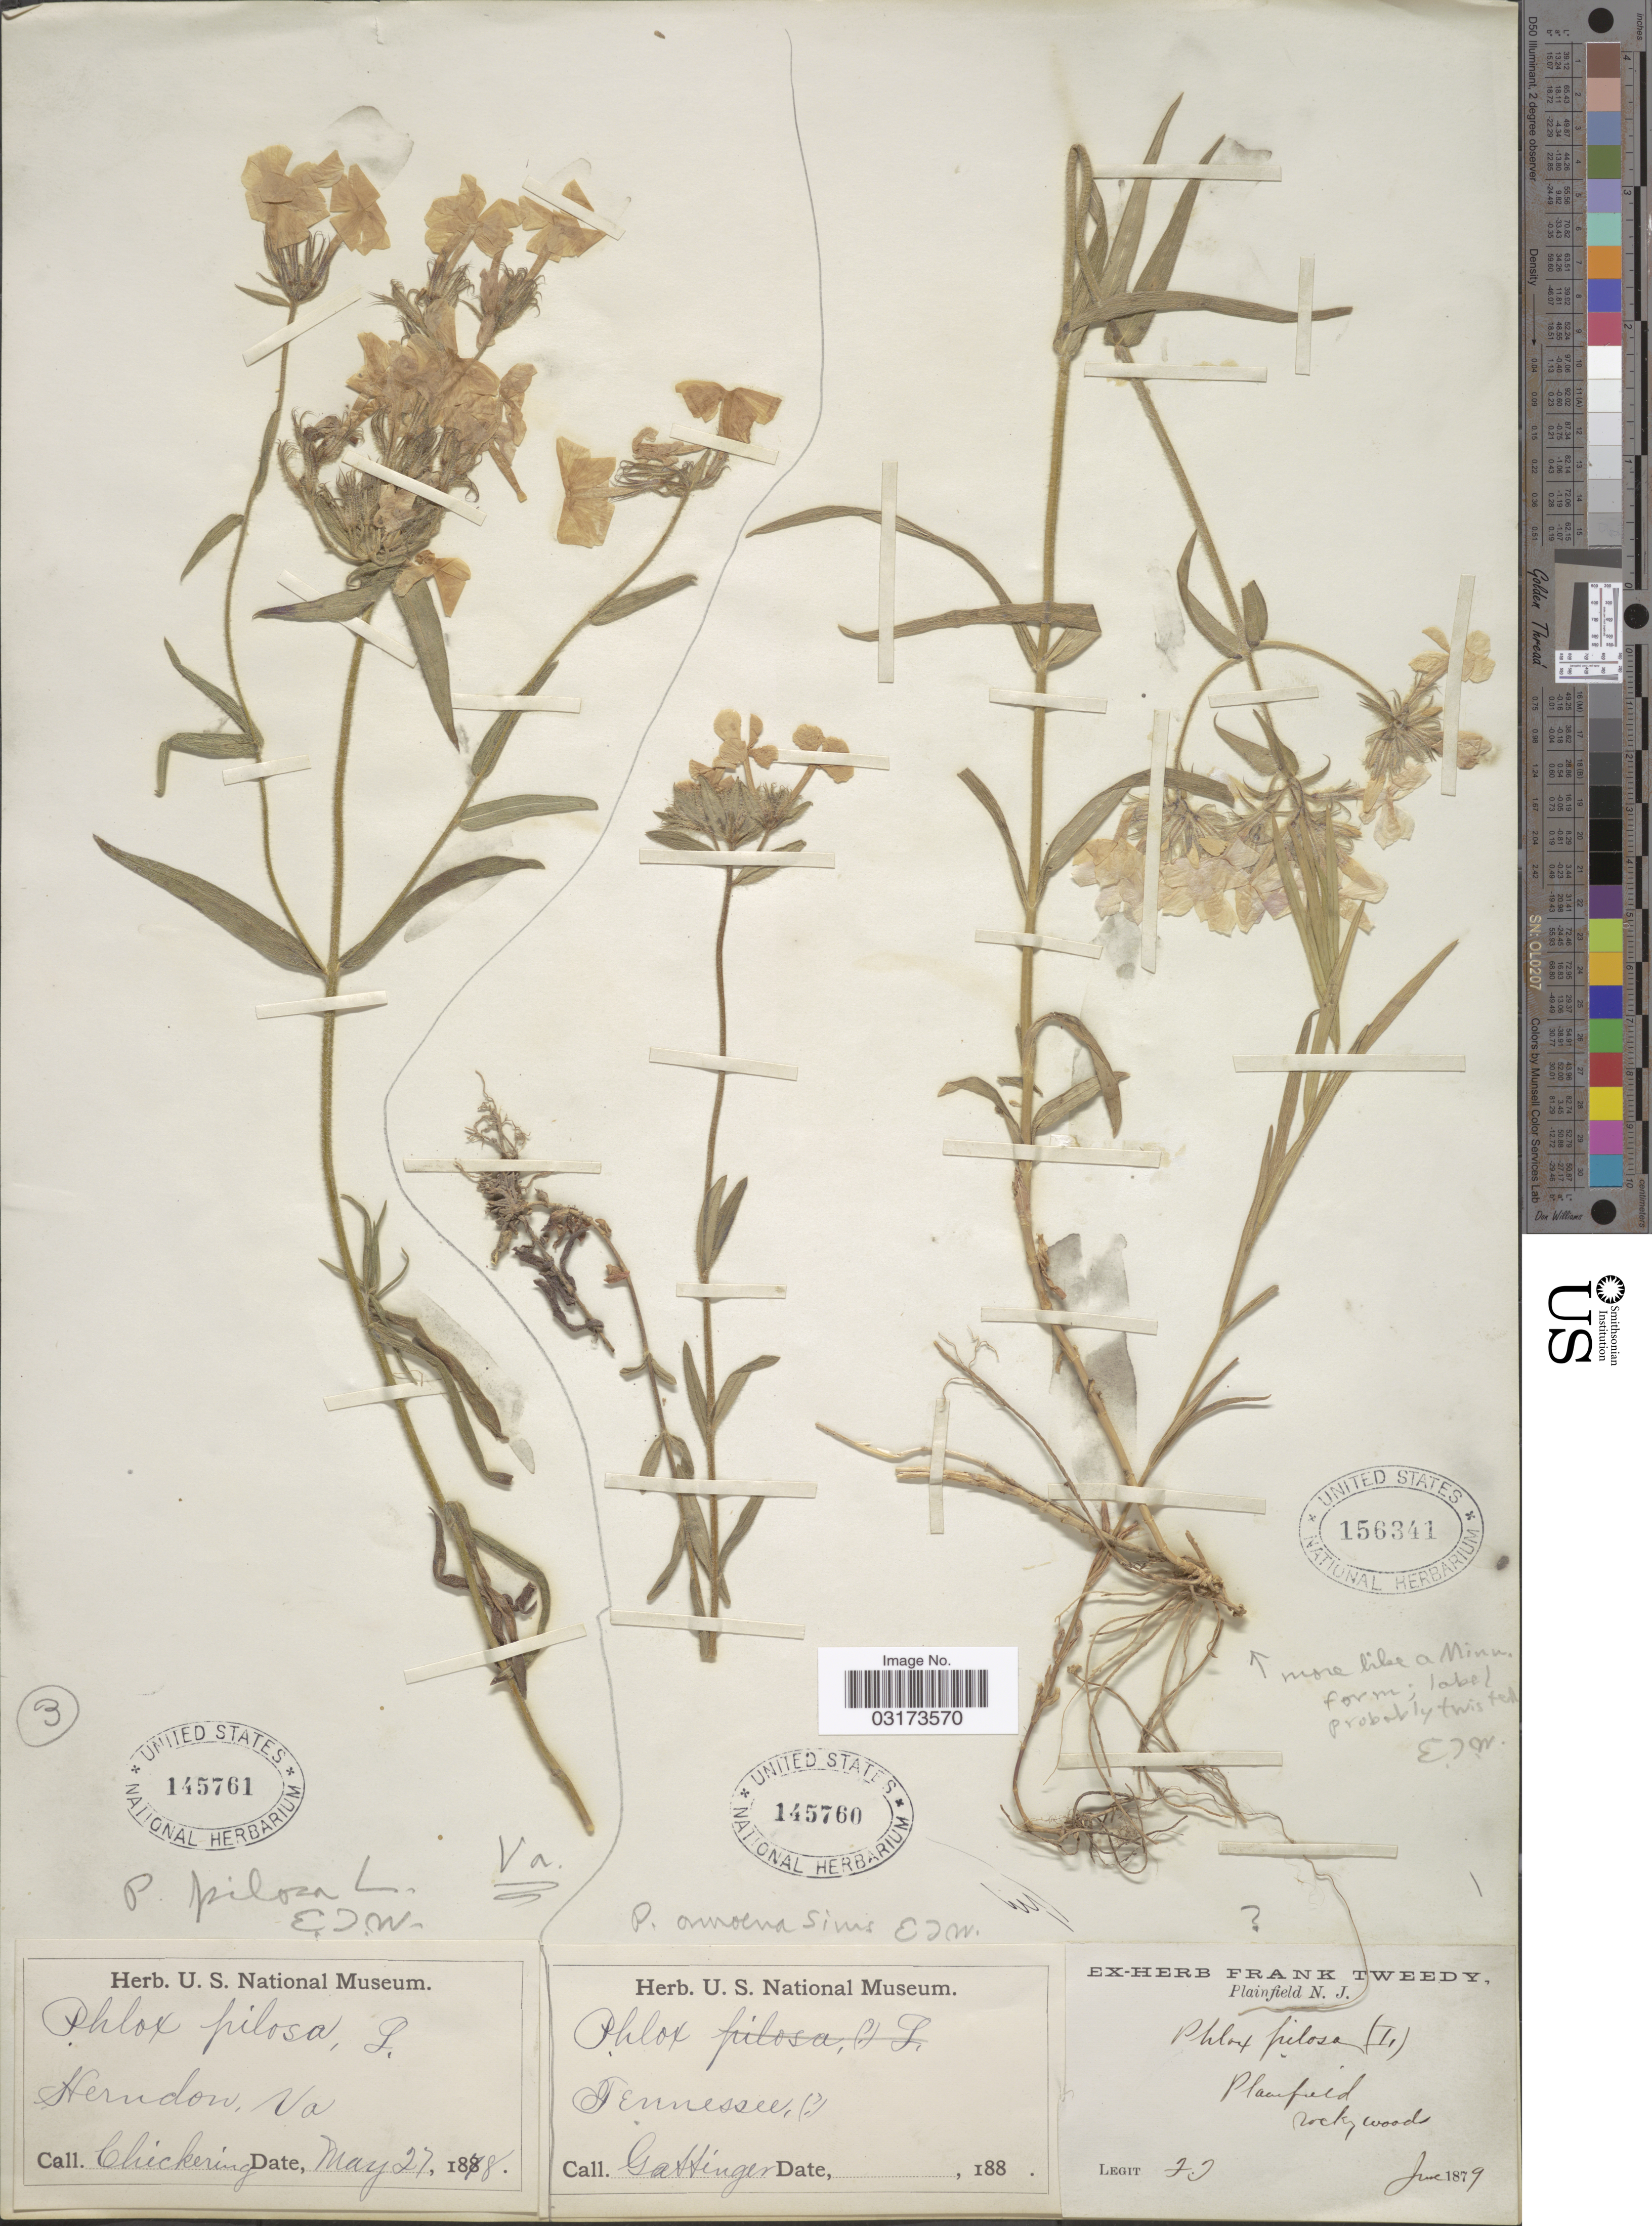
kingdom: Plantae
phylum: Tracheophyta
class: Magnoliopsida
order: Ericales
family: Polemoniaceae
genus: Phlox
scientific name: Phlox pilosa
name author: L.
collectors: F. Tweedy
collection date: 1879-06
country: United States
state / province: New Jersey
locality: Plainfield.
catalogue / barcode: US 156341-3